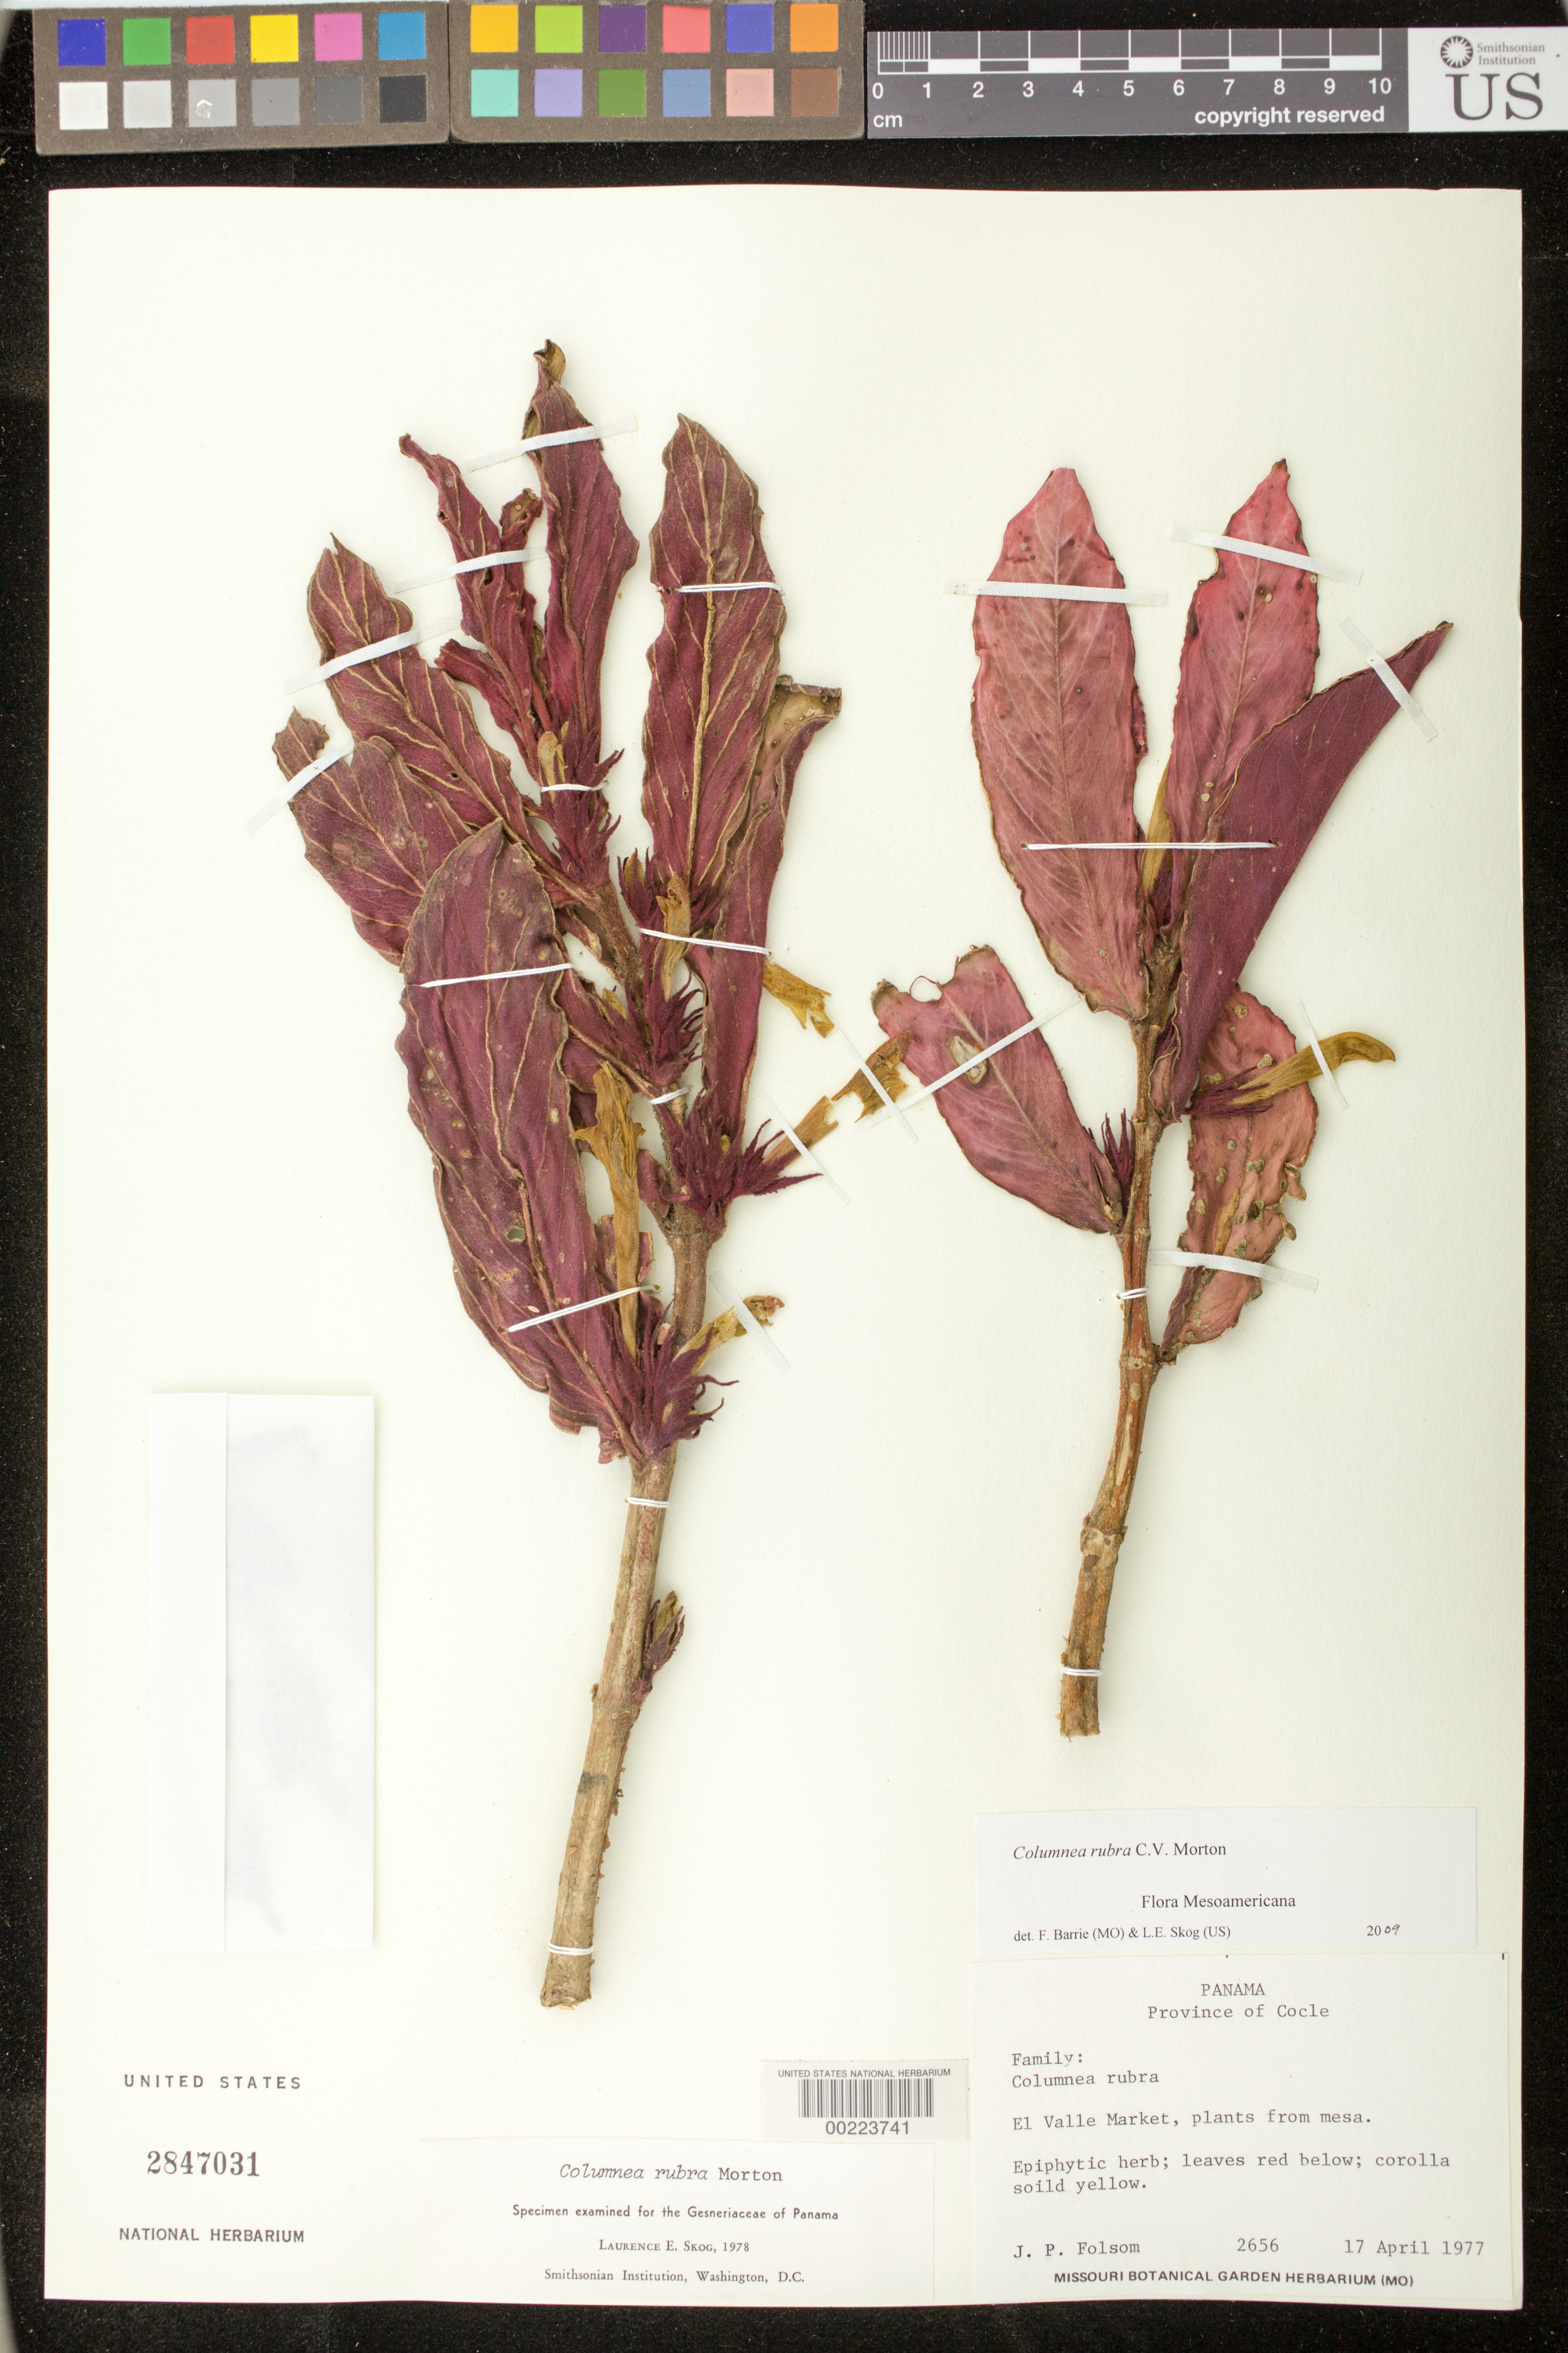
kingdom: Plantae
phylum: Tracheophyta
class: Magnoliopsida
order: Lamiales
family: Gesneriaceae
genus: Columnea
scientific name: Columnea rubra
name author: C.V. Morton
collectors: J. P. Folsom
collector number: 2656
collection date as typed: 17 Apr 1977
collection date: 1977-04-17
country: Panama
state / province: Coclé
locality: El Valle market, plants from Mesa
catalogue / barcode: US 2847031